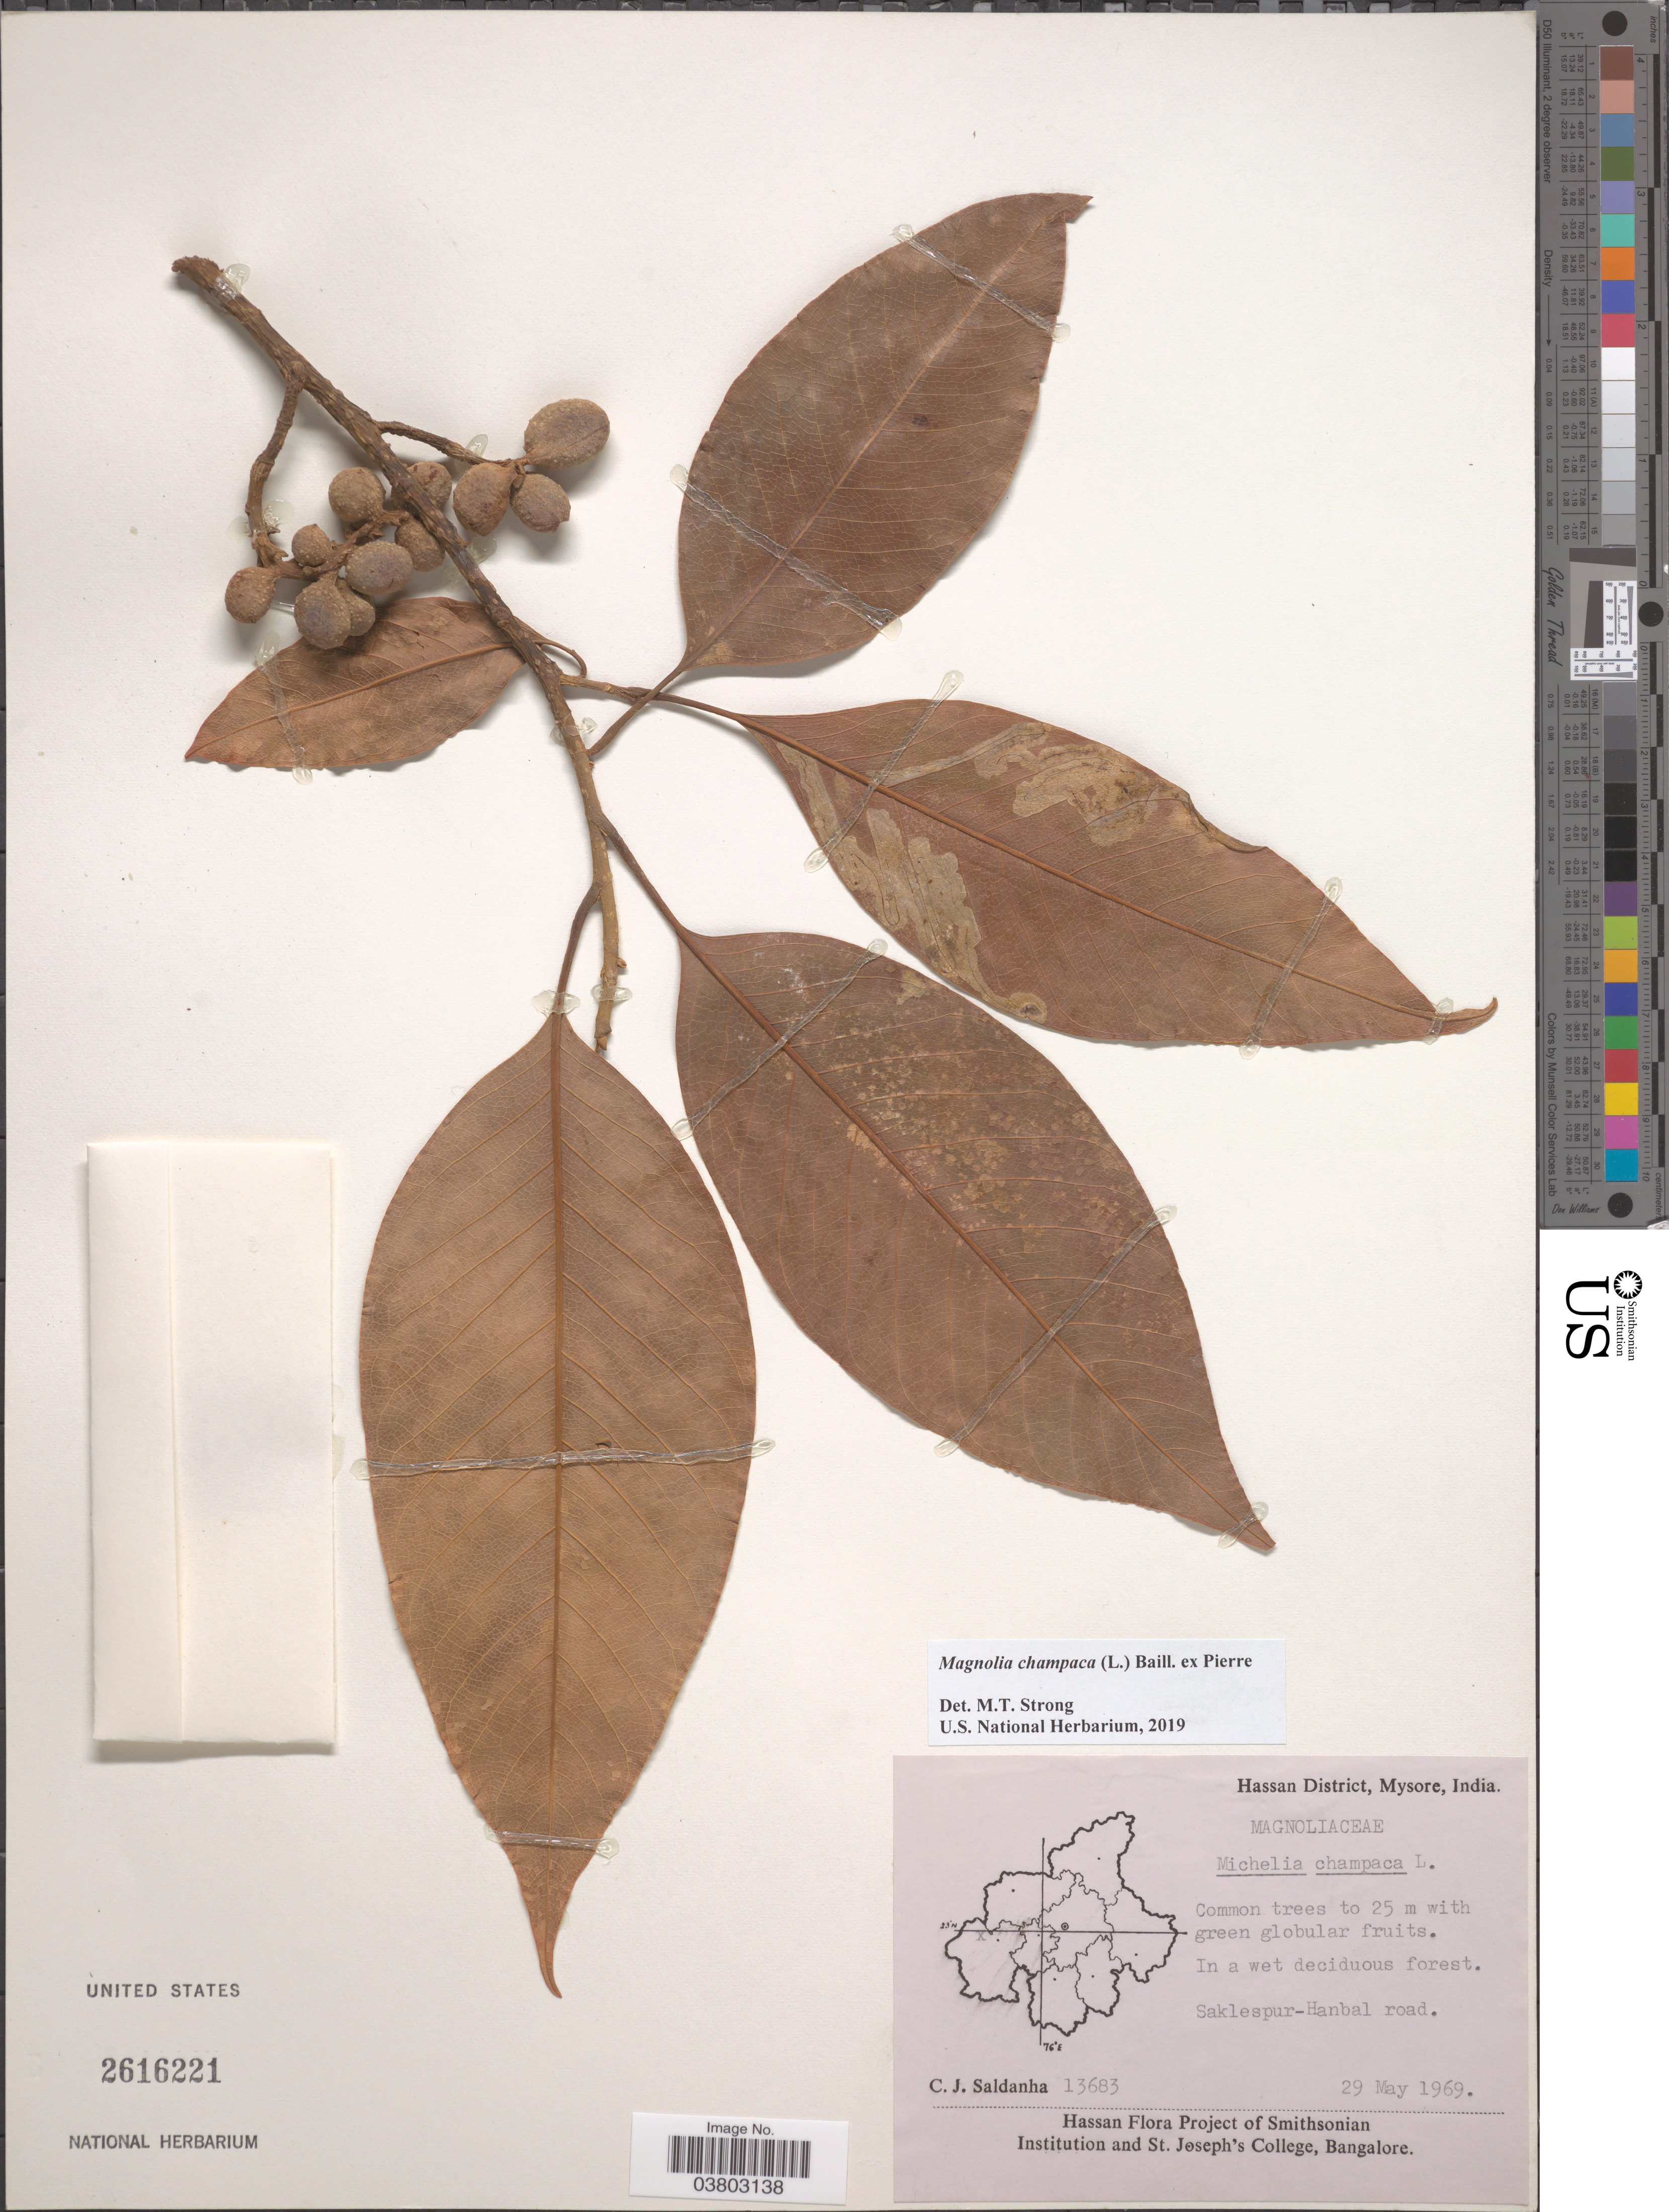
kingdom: Plantae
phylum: Tracheophyta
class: Magnoliopsida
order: Magnoliales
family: Magnoliaceae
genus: Magnolia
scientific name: Magnolia champaca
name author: (L.) Baill. ex Pierre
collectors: C. J. Saldanha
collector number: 13683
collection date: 1969-05-29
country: India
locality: Hassan District, Mysore. Saklespur-Hanbal road.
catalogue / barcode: US 2616221